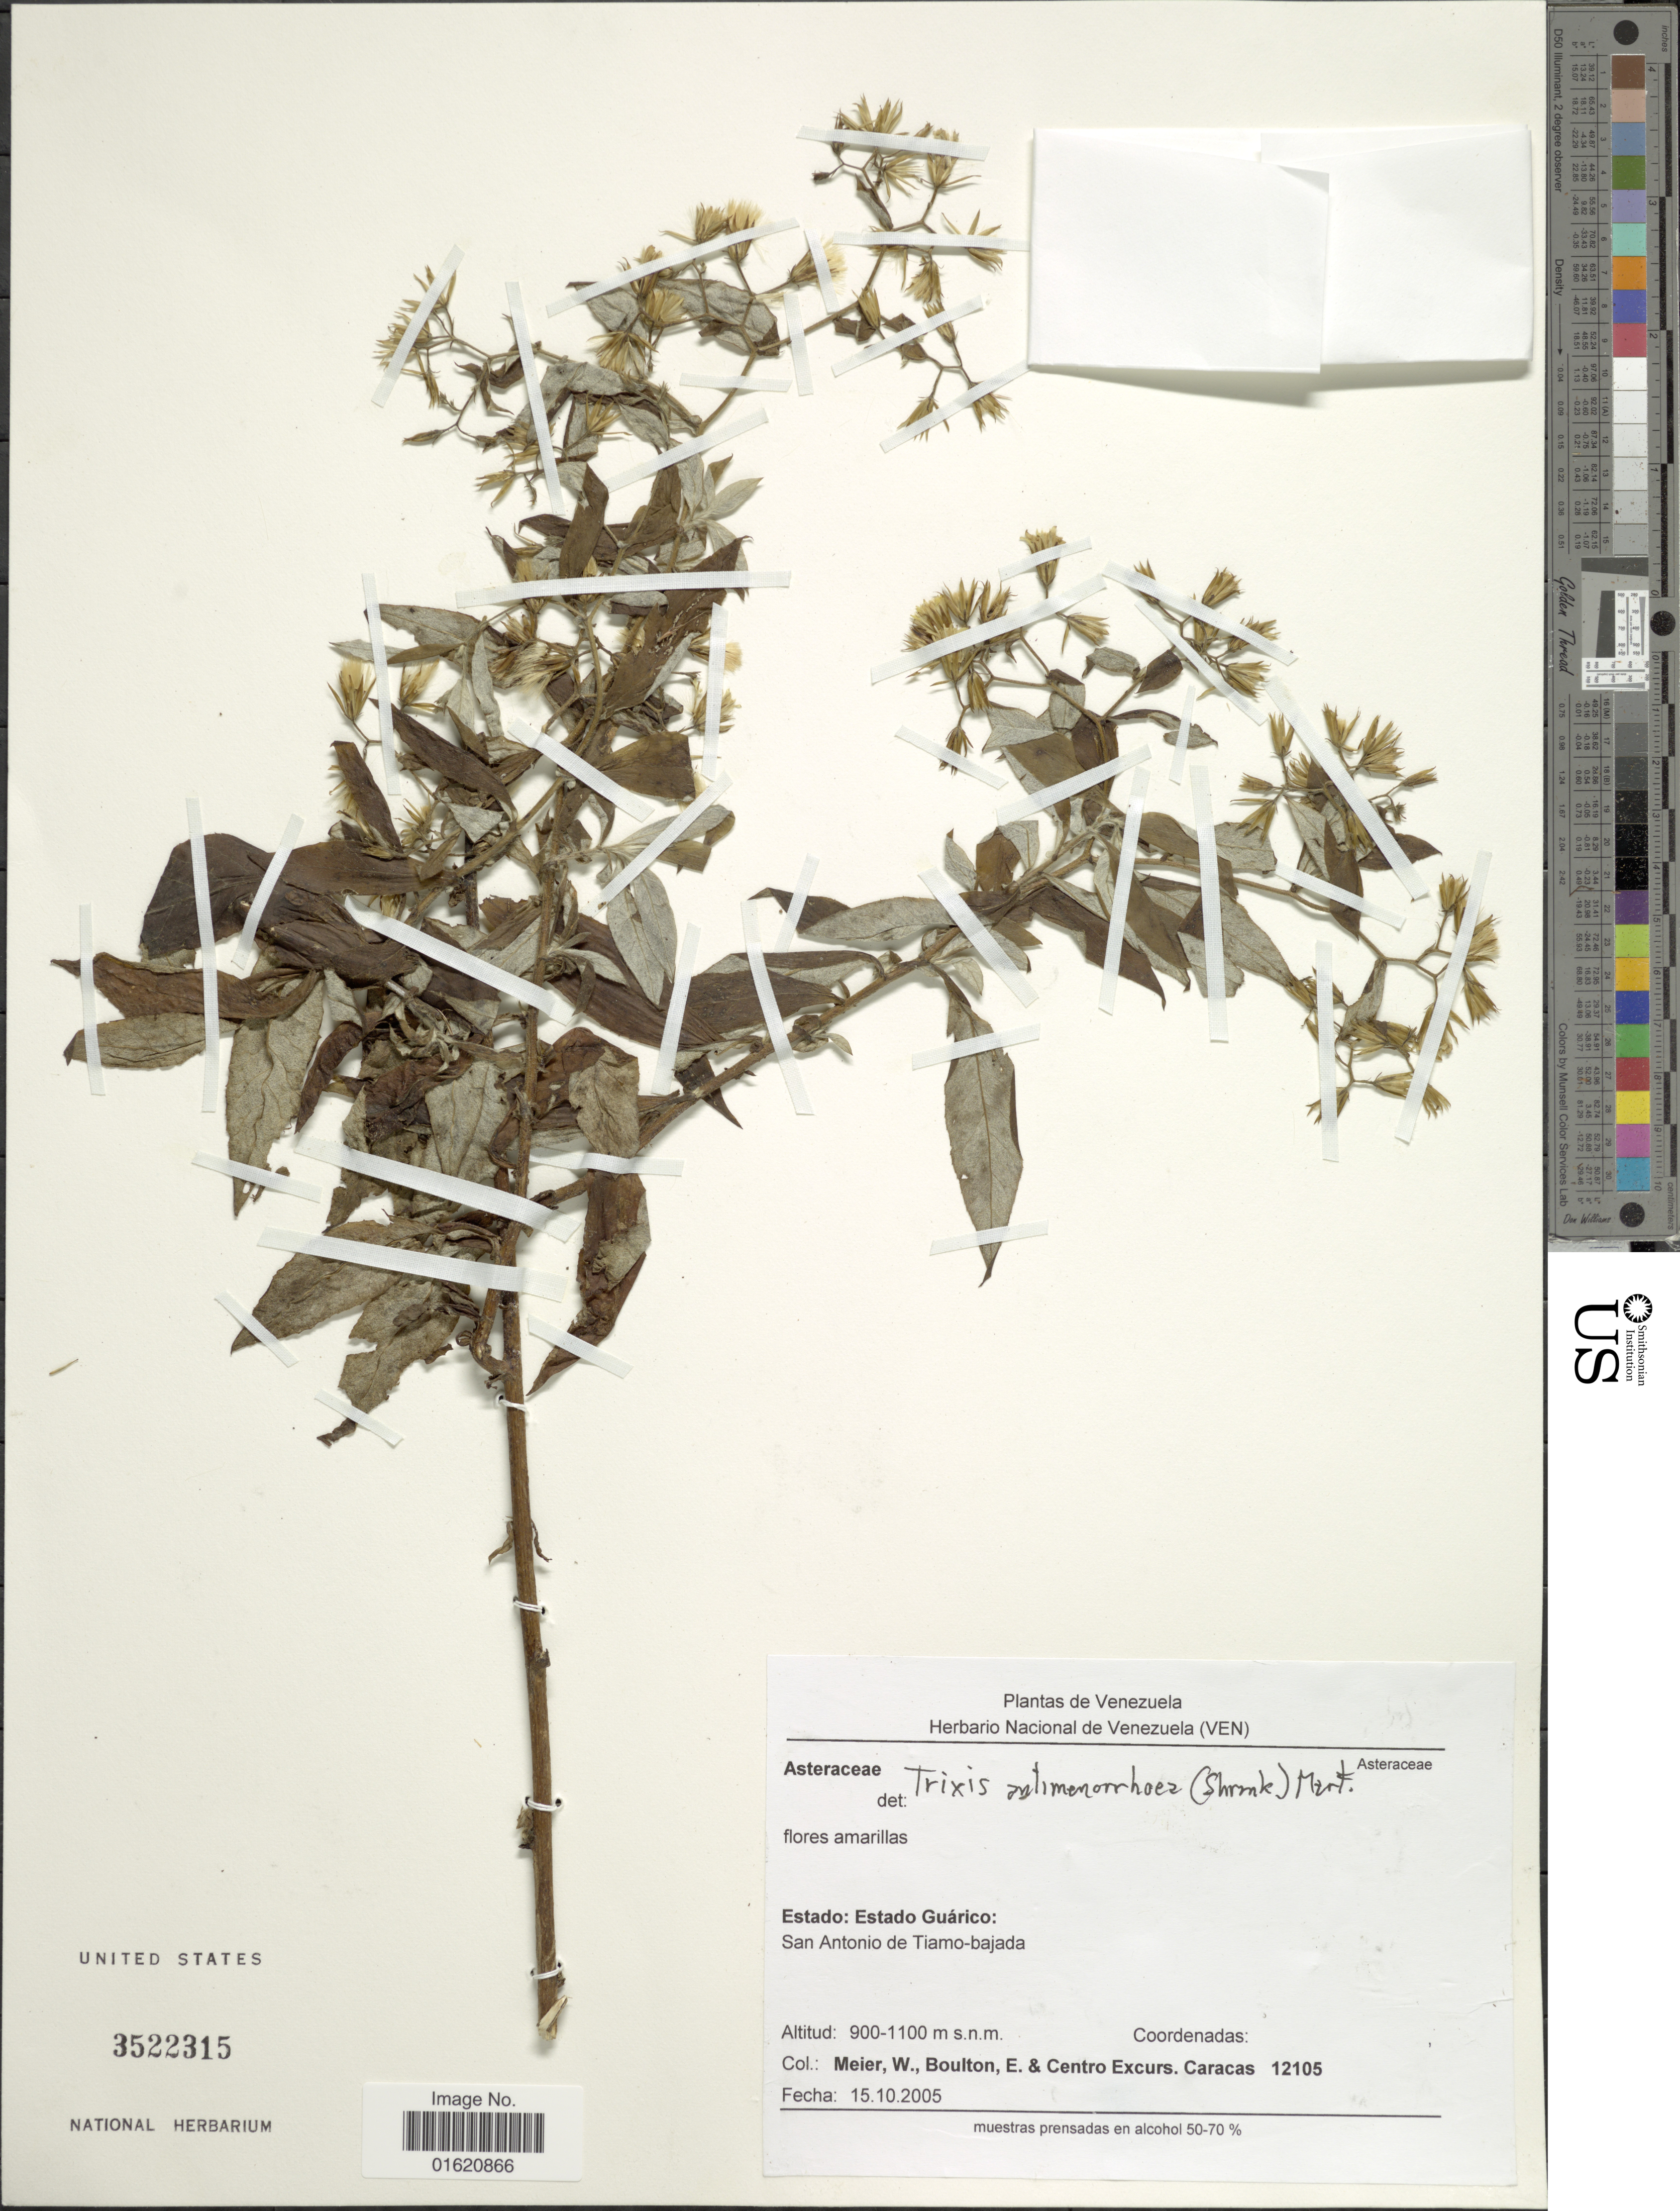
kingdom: Plantae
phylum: Tracheophyta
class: Magnoliopsida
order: Asterales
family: Asteraceae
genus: Trixis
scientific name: Trixis antimenorrhoea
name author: (Schrank) Mart. ex Kuntze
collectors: W. Meier, E. Boulton & Centro Excurs. Caracas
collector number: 12105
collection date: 2005-10-15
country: Venezuela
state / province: Guárico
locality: San Antonio de Tiamo-bajada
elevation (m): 900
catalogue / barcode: US 3522315